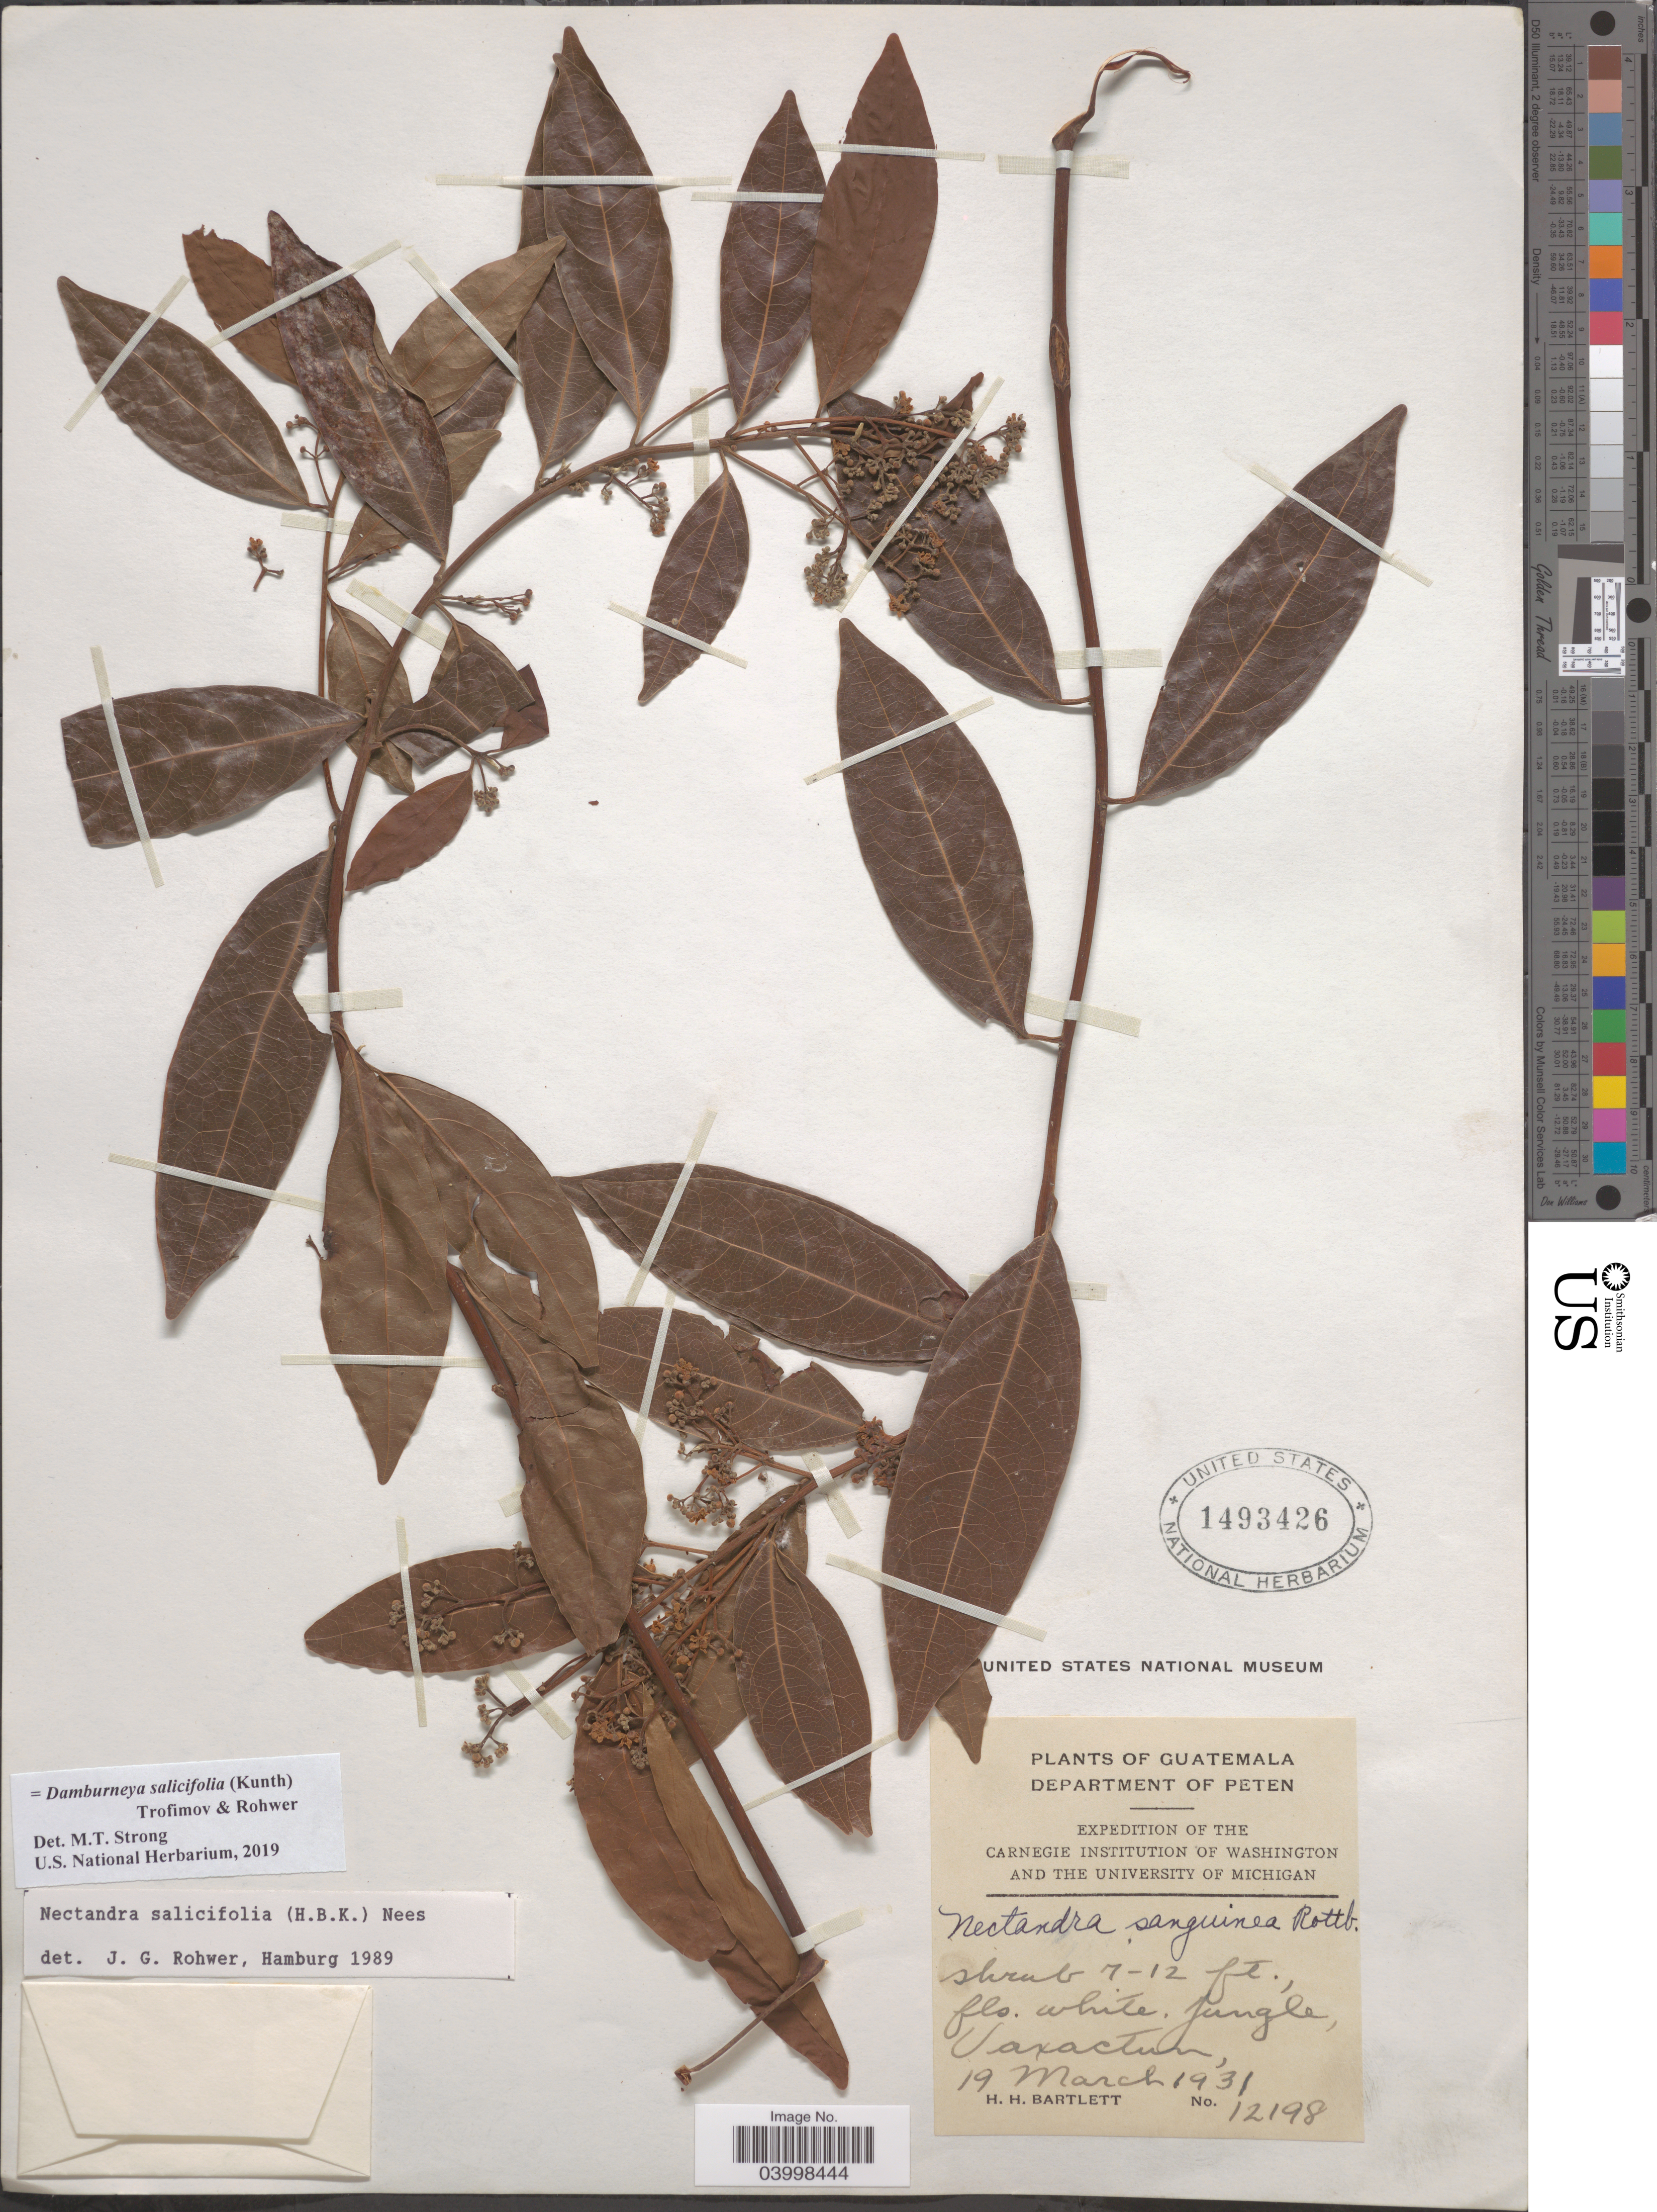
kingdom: Plantae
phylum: Tracheophyta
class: Magnoliopsida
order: Laurales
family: Lauraceae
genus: Damburneya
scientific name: Damburneya salicifolia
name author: (Kunth) Trofimov & Rohwer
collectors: H. H. Bartlett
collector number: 12198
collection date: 1931-03-19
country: Guatemala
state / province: El Peten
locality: Department of Peten. Uaxactun.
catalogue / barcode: US 1493426